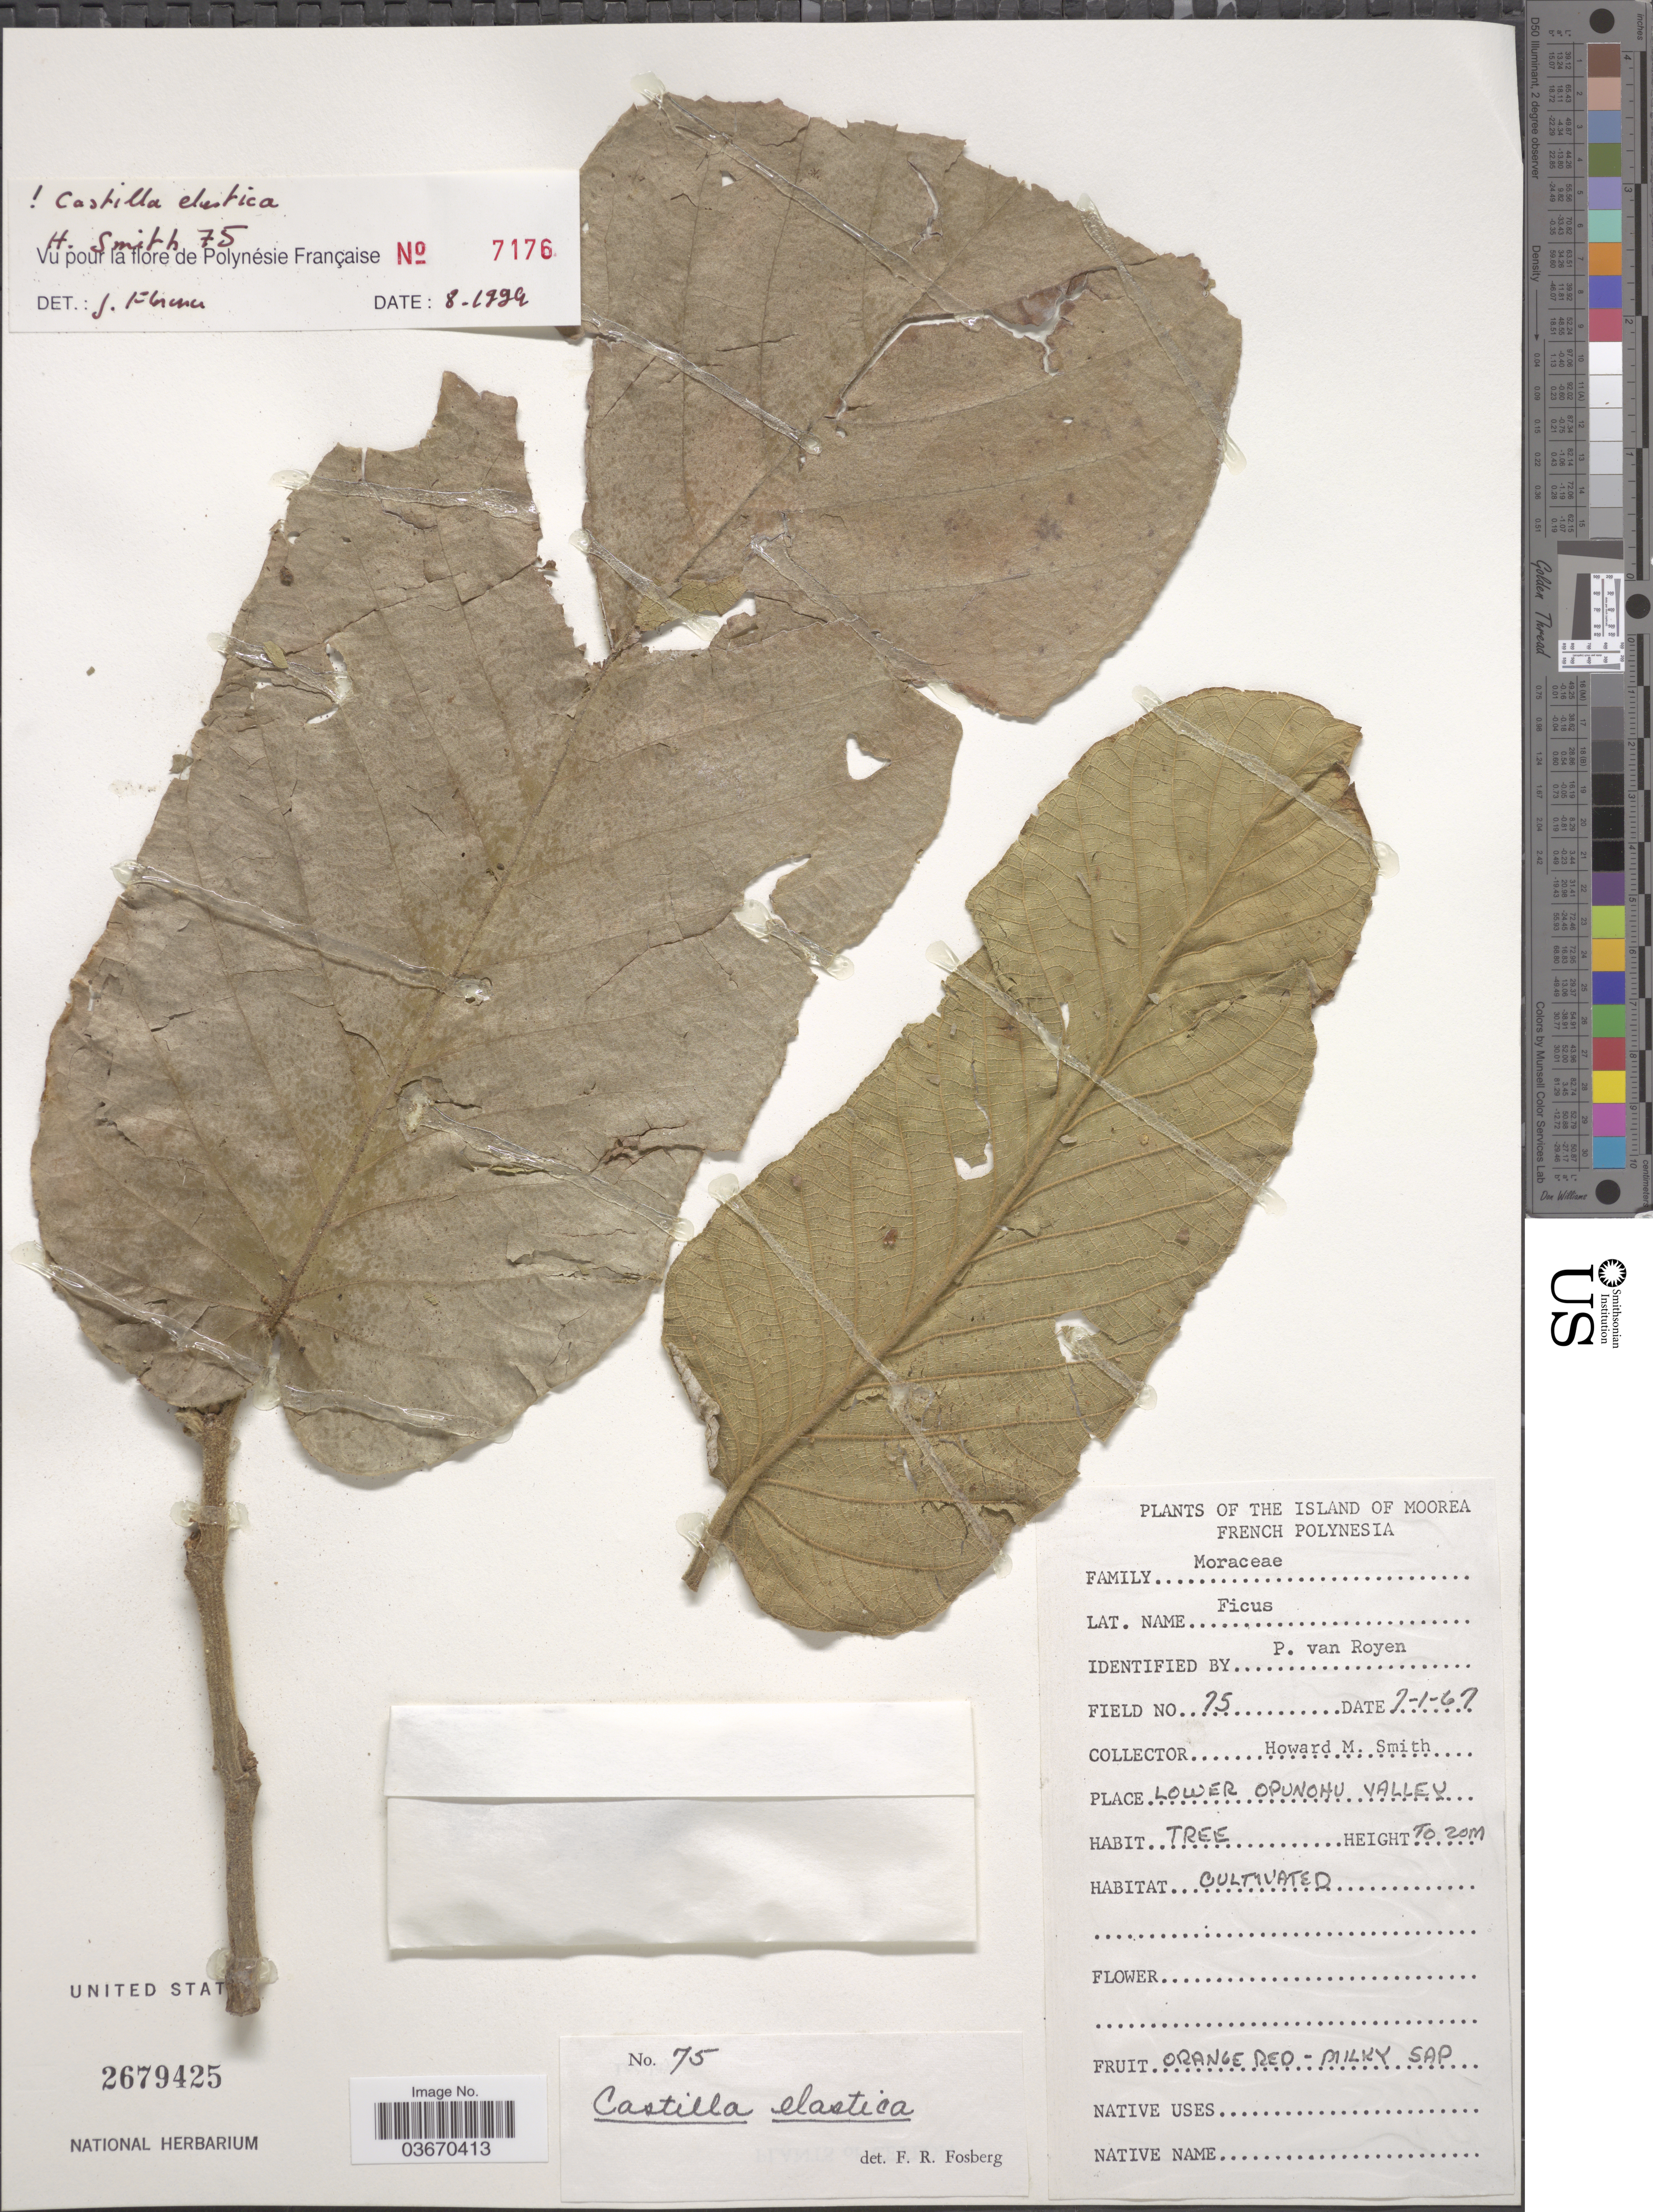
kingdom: Plantae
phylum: Tracheophyta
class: Magnoliopsida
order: Rosales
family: Moraceae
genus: Castilla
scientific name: Castilla elastica var. elastica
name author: Sessé ex Cerv.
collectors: H. M. Smith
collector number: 75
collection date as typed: Transcribed d/m/y: 7/1/67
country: French Polynesia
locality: The Island of Moorea. Lower Opunohu Valley.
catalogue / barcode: US 2679425